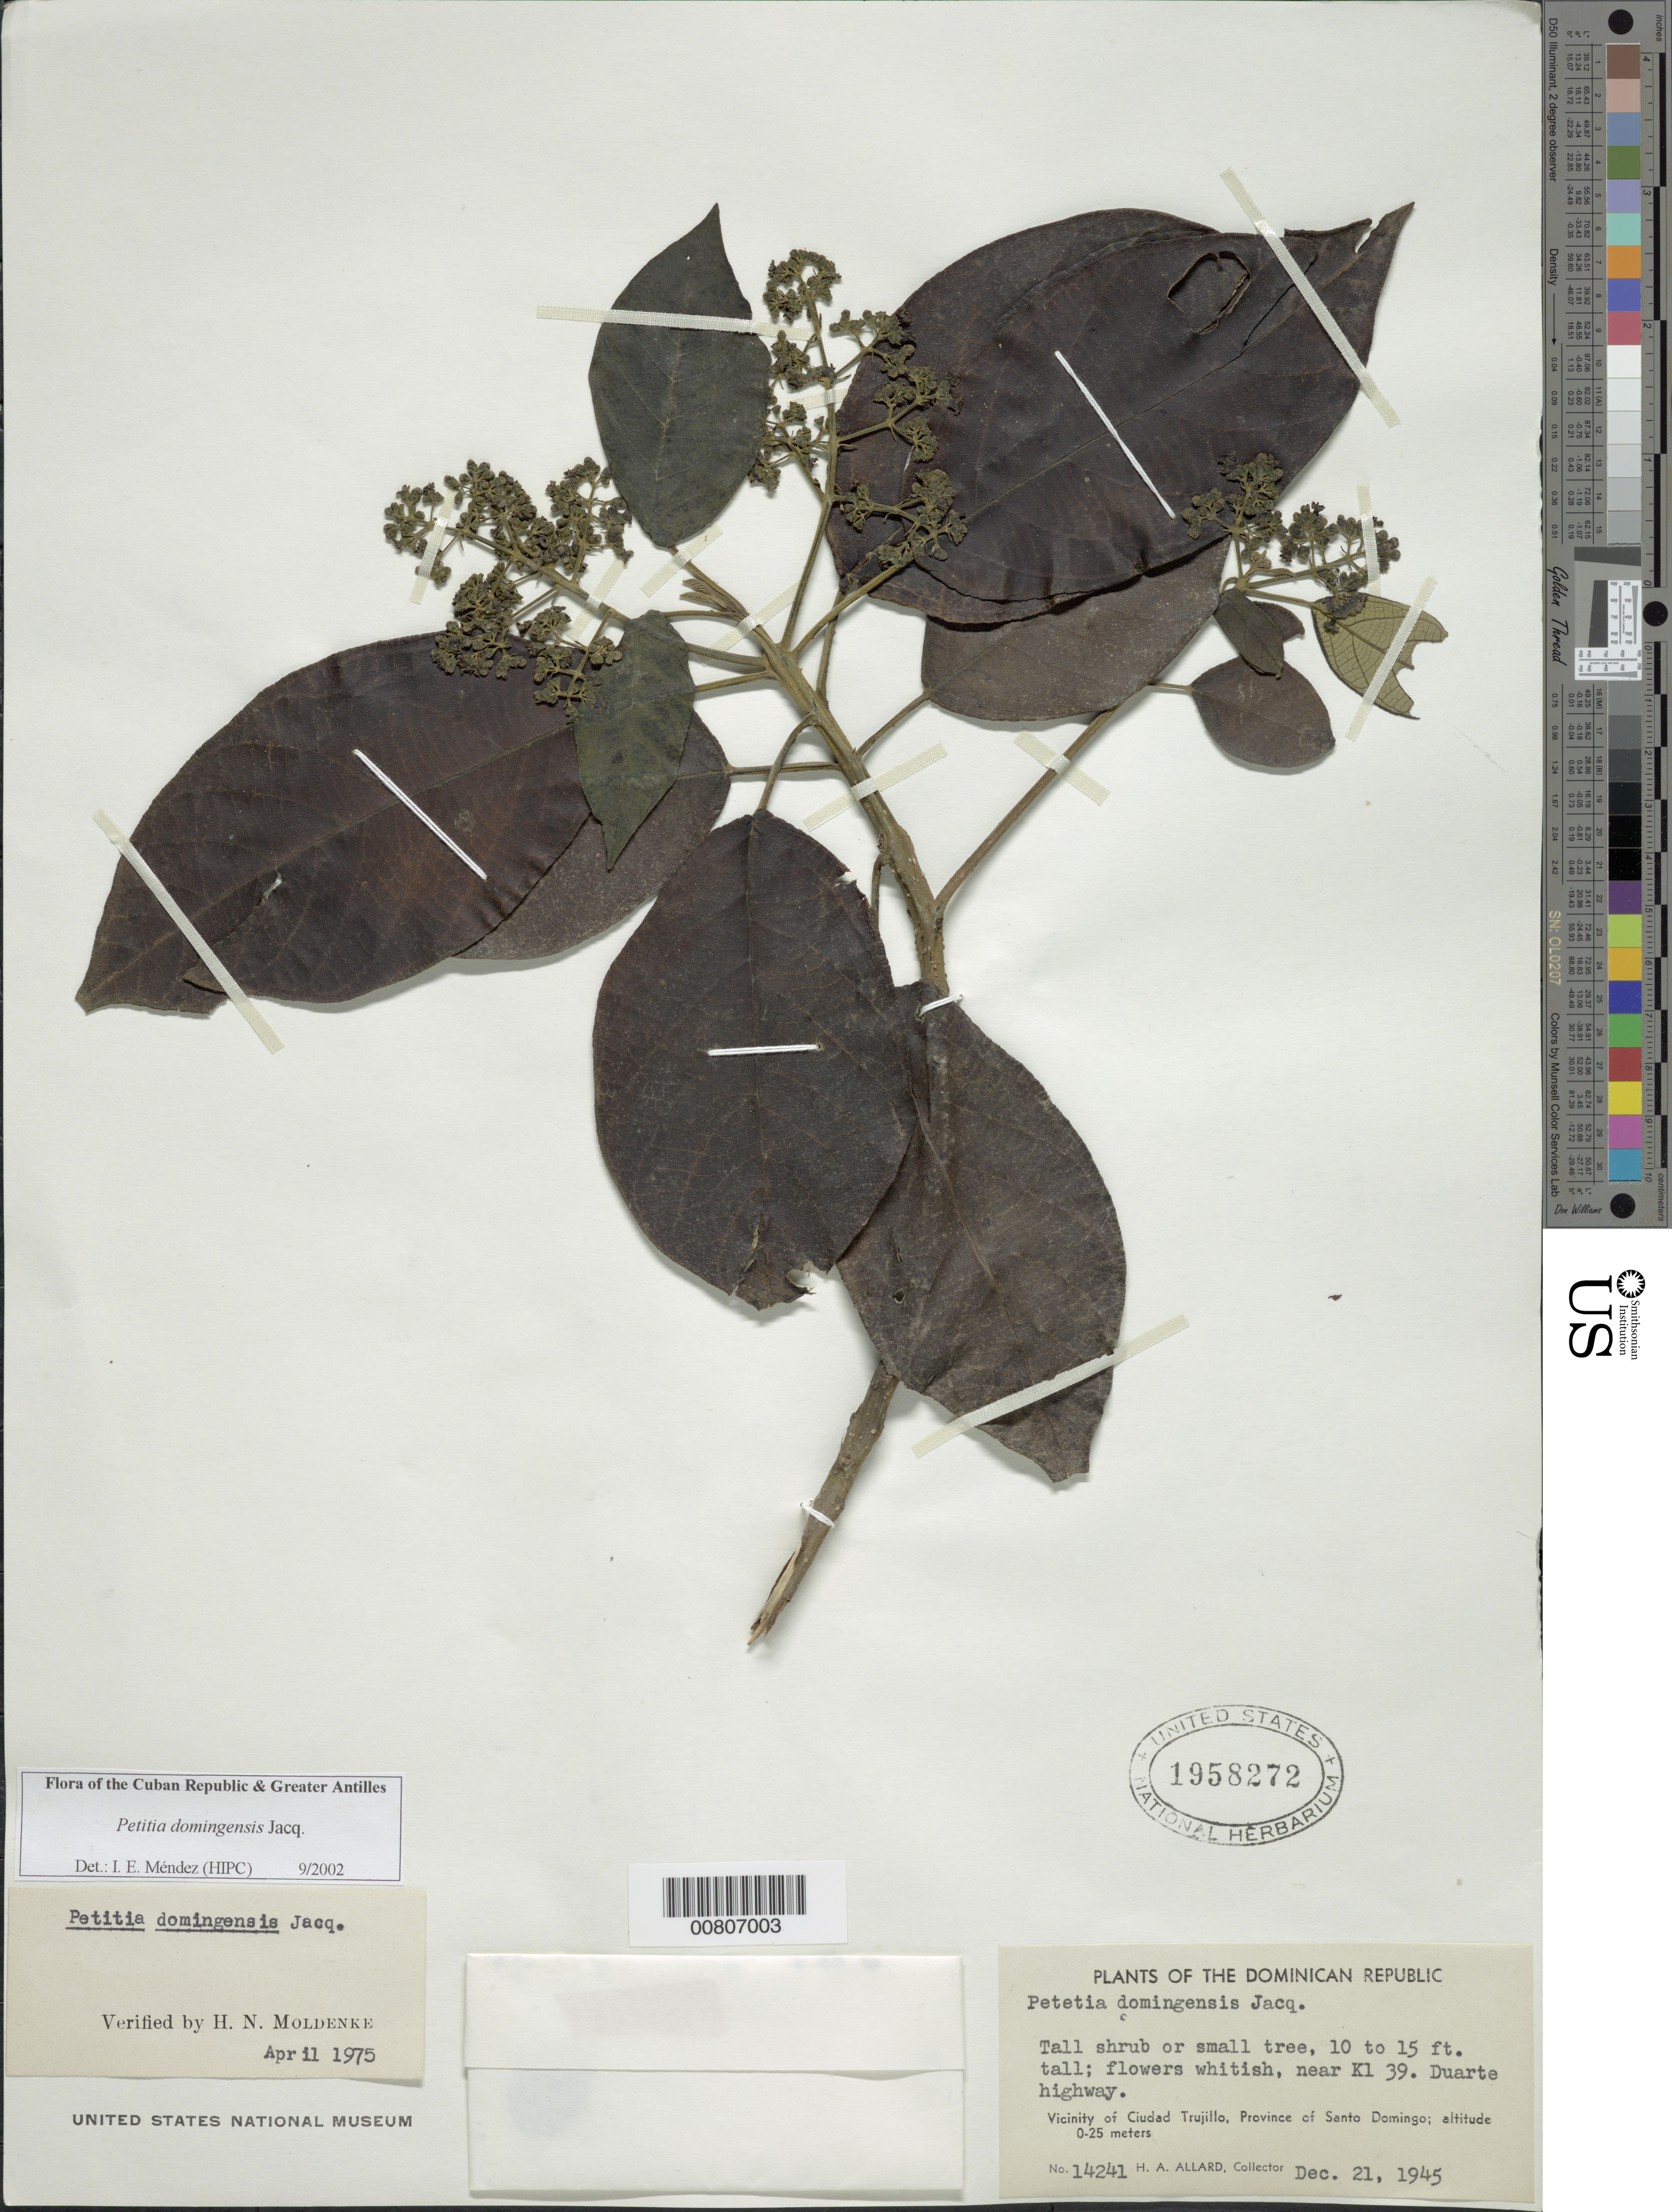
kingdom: Plantae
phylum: Tracheophyta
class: Magnoliopsida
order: Lamiales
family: Lamiaceae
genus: Petitia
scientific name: Petitia domingensis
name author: Jacq.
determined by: Méndez, Isidro E., (HIPC)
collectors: H. A. Allard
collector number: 14241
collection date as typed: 21 Dec 1945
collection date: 1945-12-21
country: Dominican Republic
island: Hispaniola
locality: Prov. Santo Domingo; vicinity of Ciudad Trujillo, near Kl 39, Duarte Highway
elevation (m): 0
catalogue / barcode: US 1958272